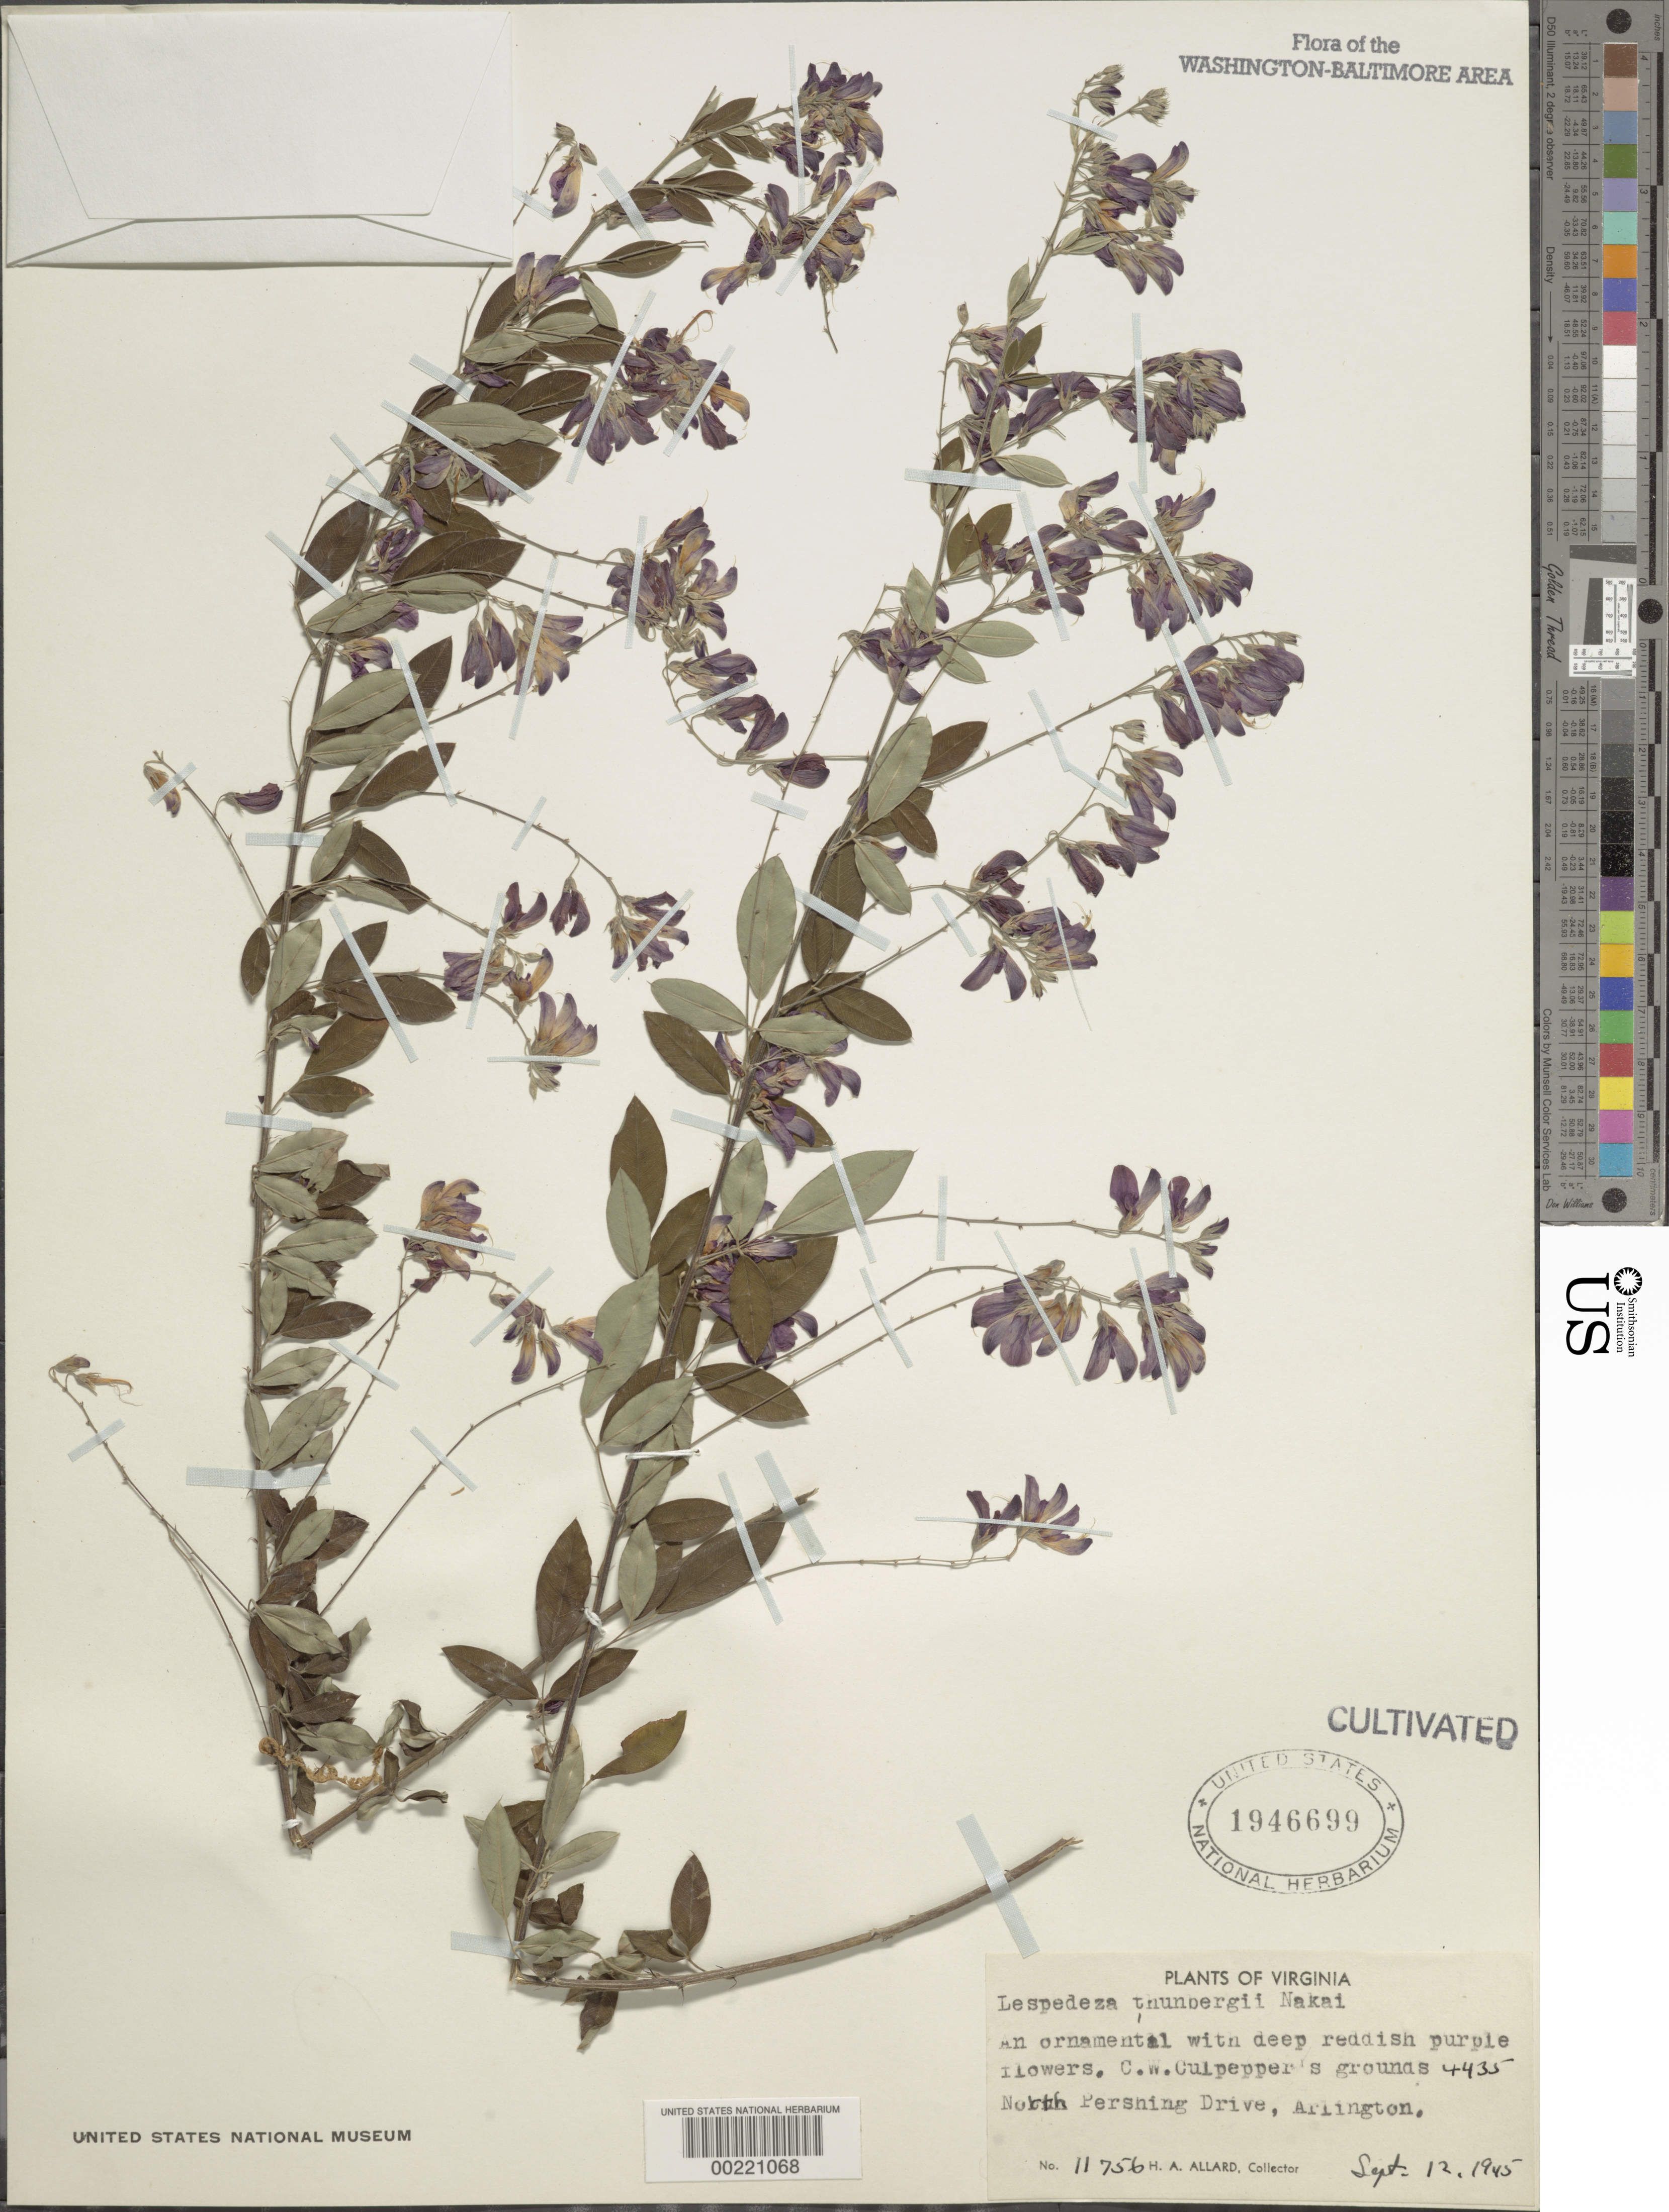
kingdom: Plantae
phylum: Tracheophyta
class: Magnoliopsida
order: Fabales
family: Fabaceae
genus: Lespedeza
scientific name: Lespedeza thunbergii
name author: (DC.) Nakai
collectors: H. A. Allard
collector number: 11756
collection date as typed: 12 Sep 1945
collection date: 1945-09-12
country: United States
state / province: Virginia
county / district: Arlington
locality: Arlington, 4435 N Pershing Dr, C.W. Culpepper's grounds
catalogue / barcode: US 1946699